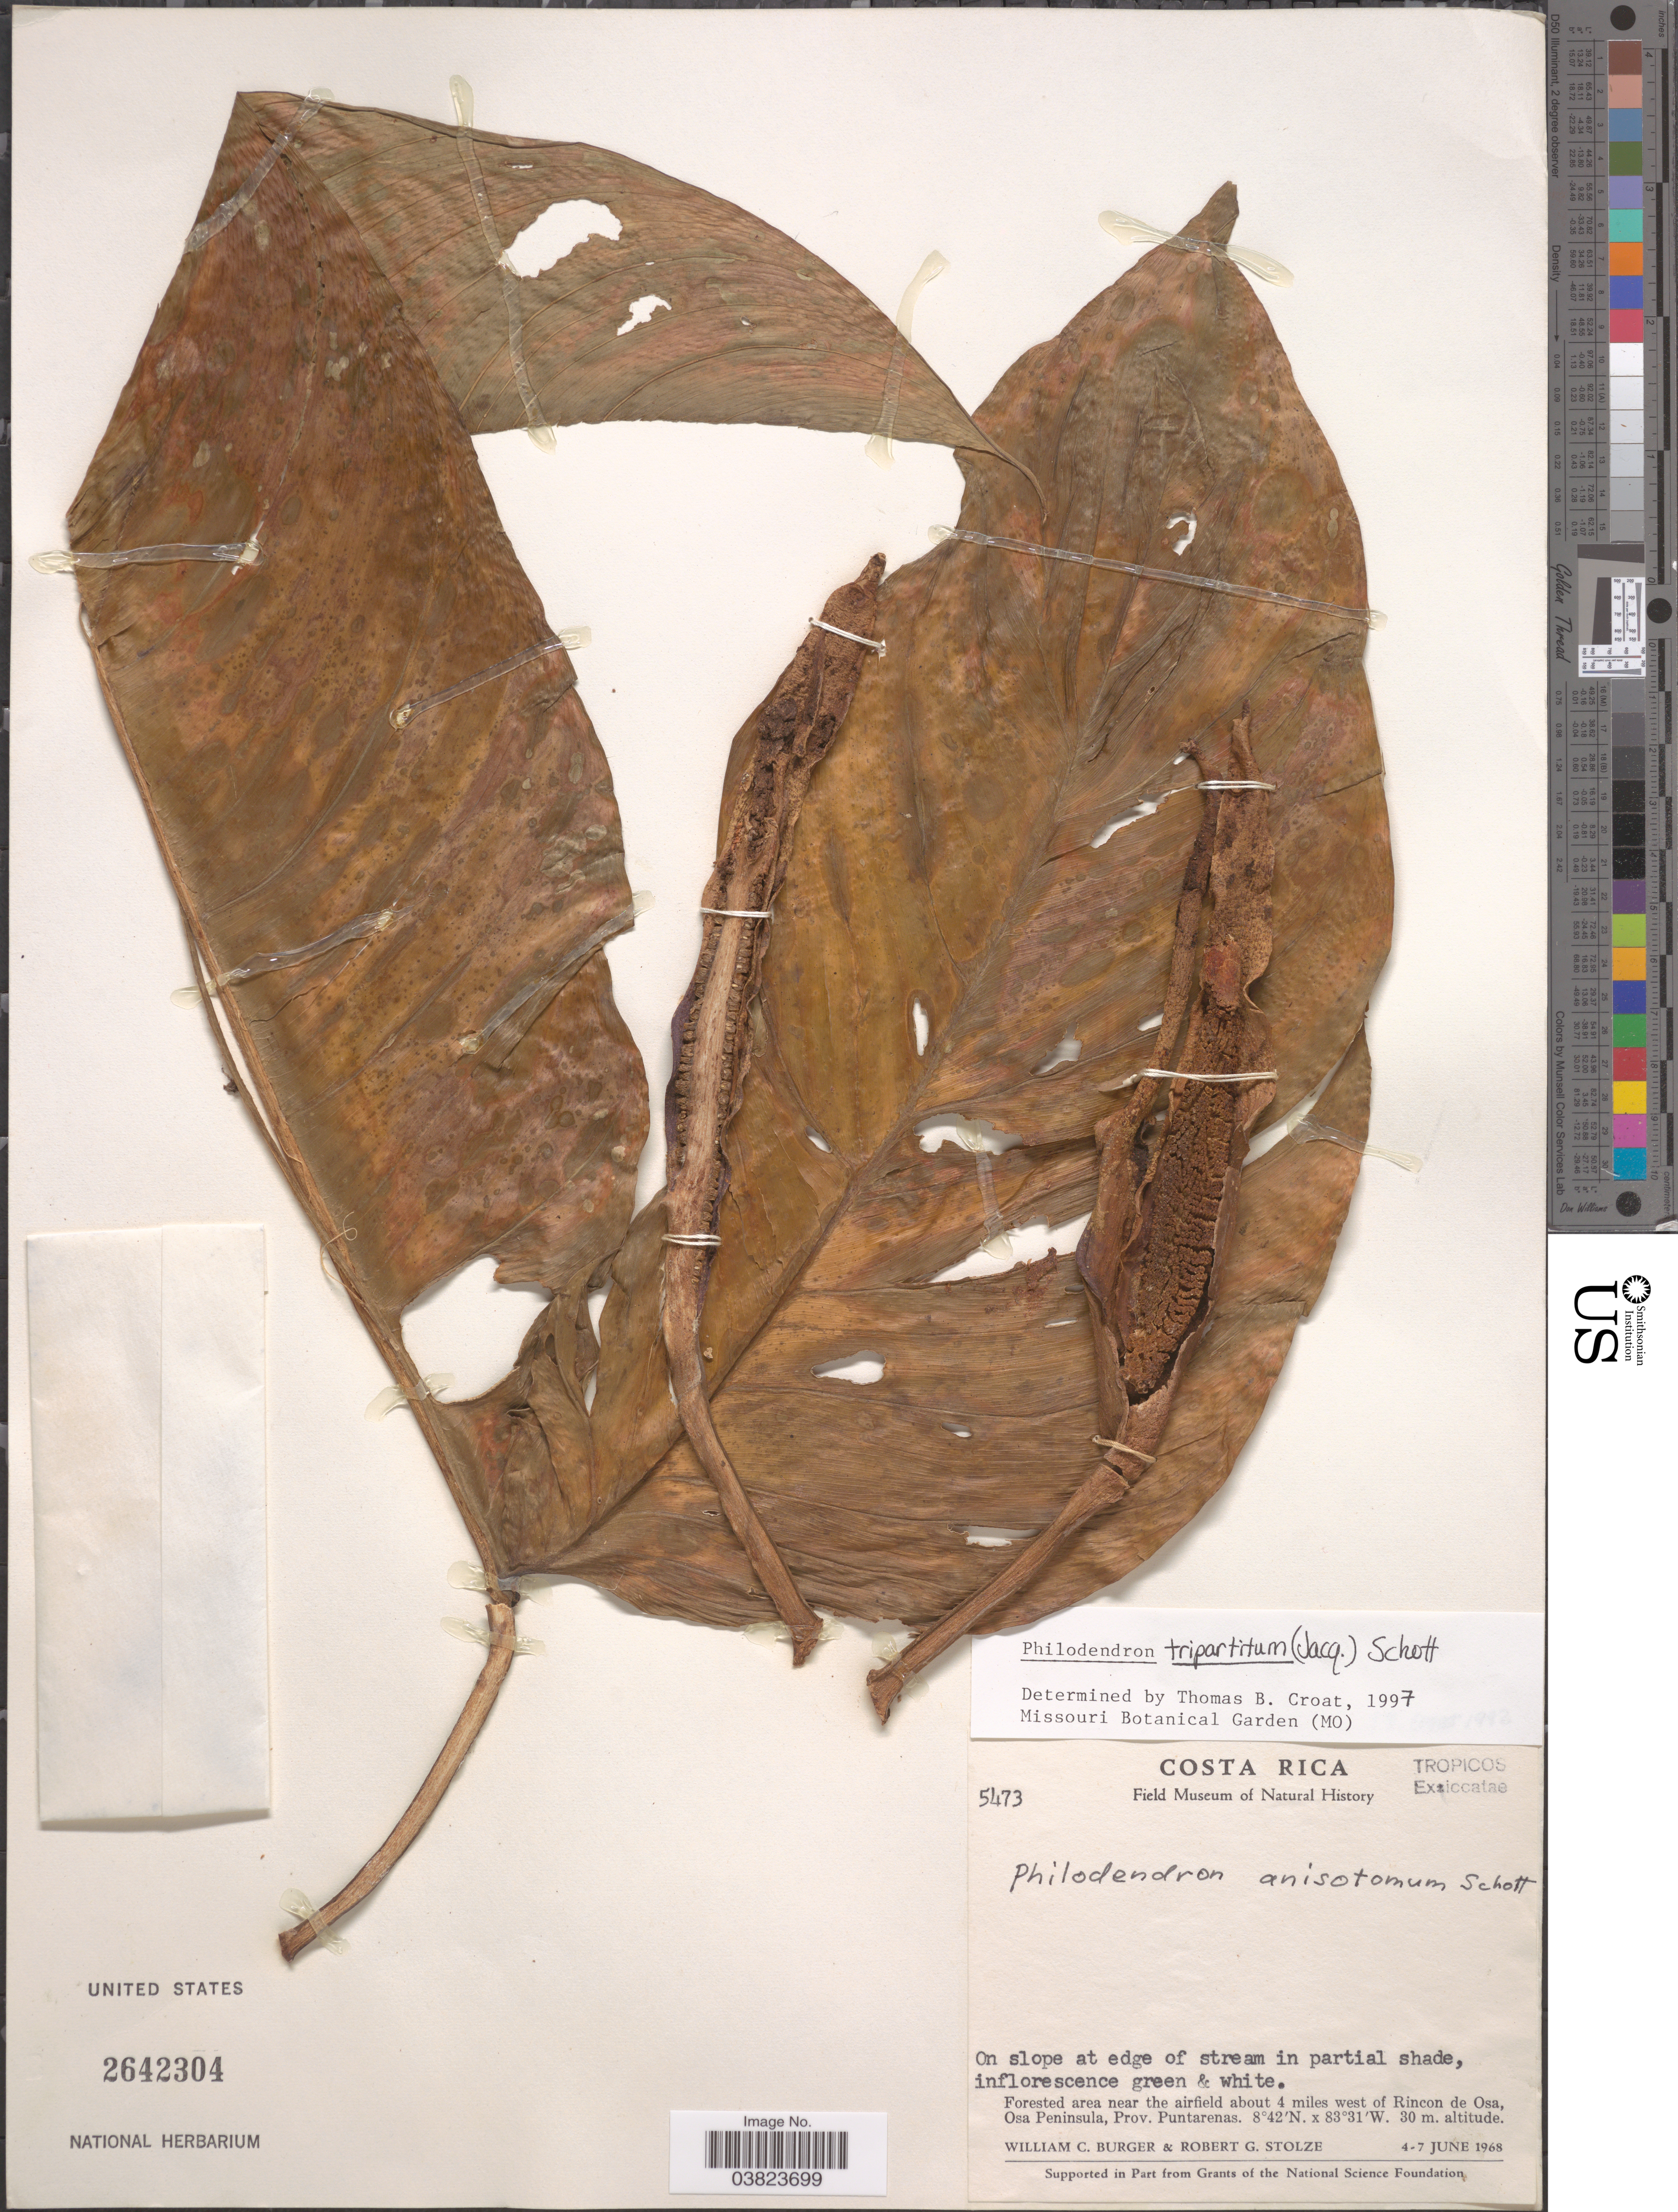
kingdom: Plantae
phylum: Tracheophyta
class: Liliopsida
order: Alismatales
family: Araceae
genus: Philodendron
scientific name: Philodendron tripartitum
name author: (Jacq.) Schott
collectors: W. Burger & R. G. Stolze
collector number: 5473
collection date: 1968-06-04/1968-06-07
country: Costa Rica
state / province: Puntarenas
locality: Forested area near the airfield about 4 miles west of Rincon de Osa, Osa Peninsula.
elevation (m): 30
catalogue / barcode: US 2642304